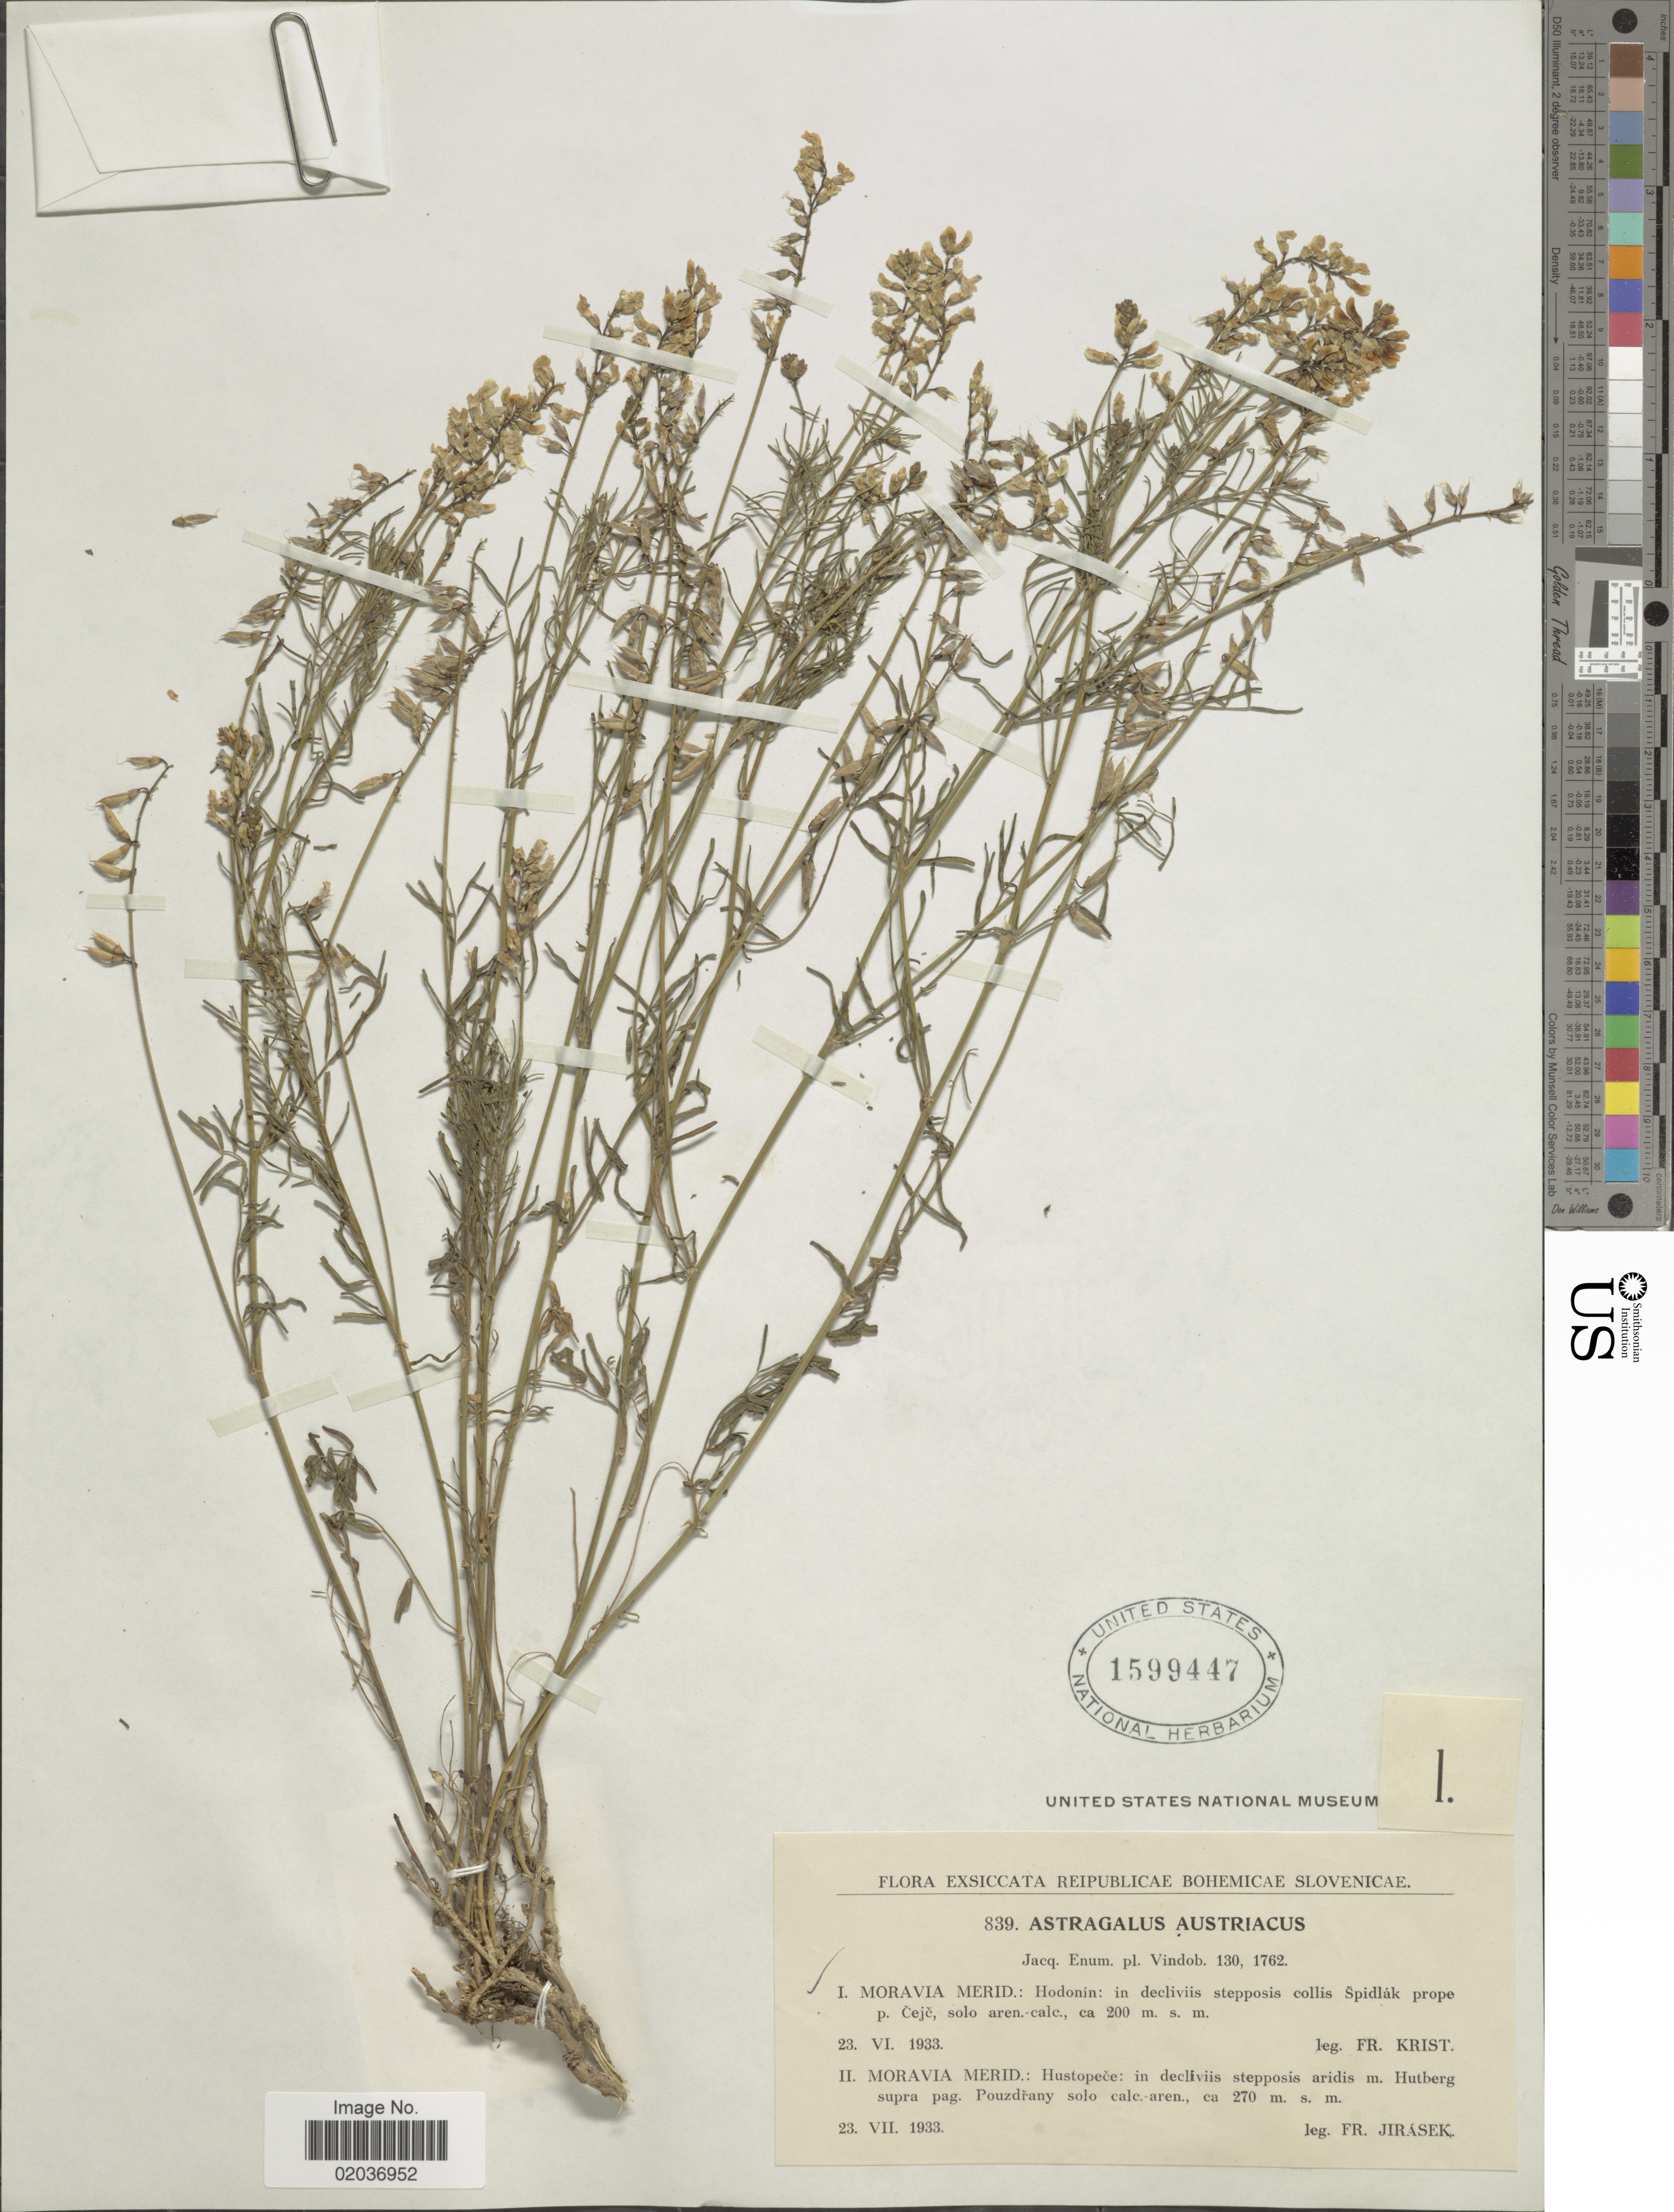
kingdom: Plantae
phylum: Tracheophyta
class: Magnoliopsida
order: Fabales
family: Fabaceae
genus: Astragalus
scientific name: Astragalus austriacus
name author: Jacq.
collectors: Krist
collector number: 839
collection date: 1933-06-23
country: Czechia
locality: Reipublicae Bohemicae Slovenicae. Moravia Merid.: Hodonín: Spidlák prope p. Cejc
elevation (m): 200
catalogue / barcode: US 1599447